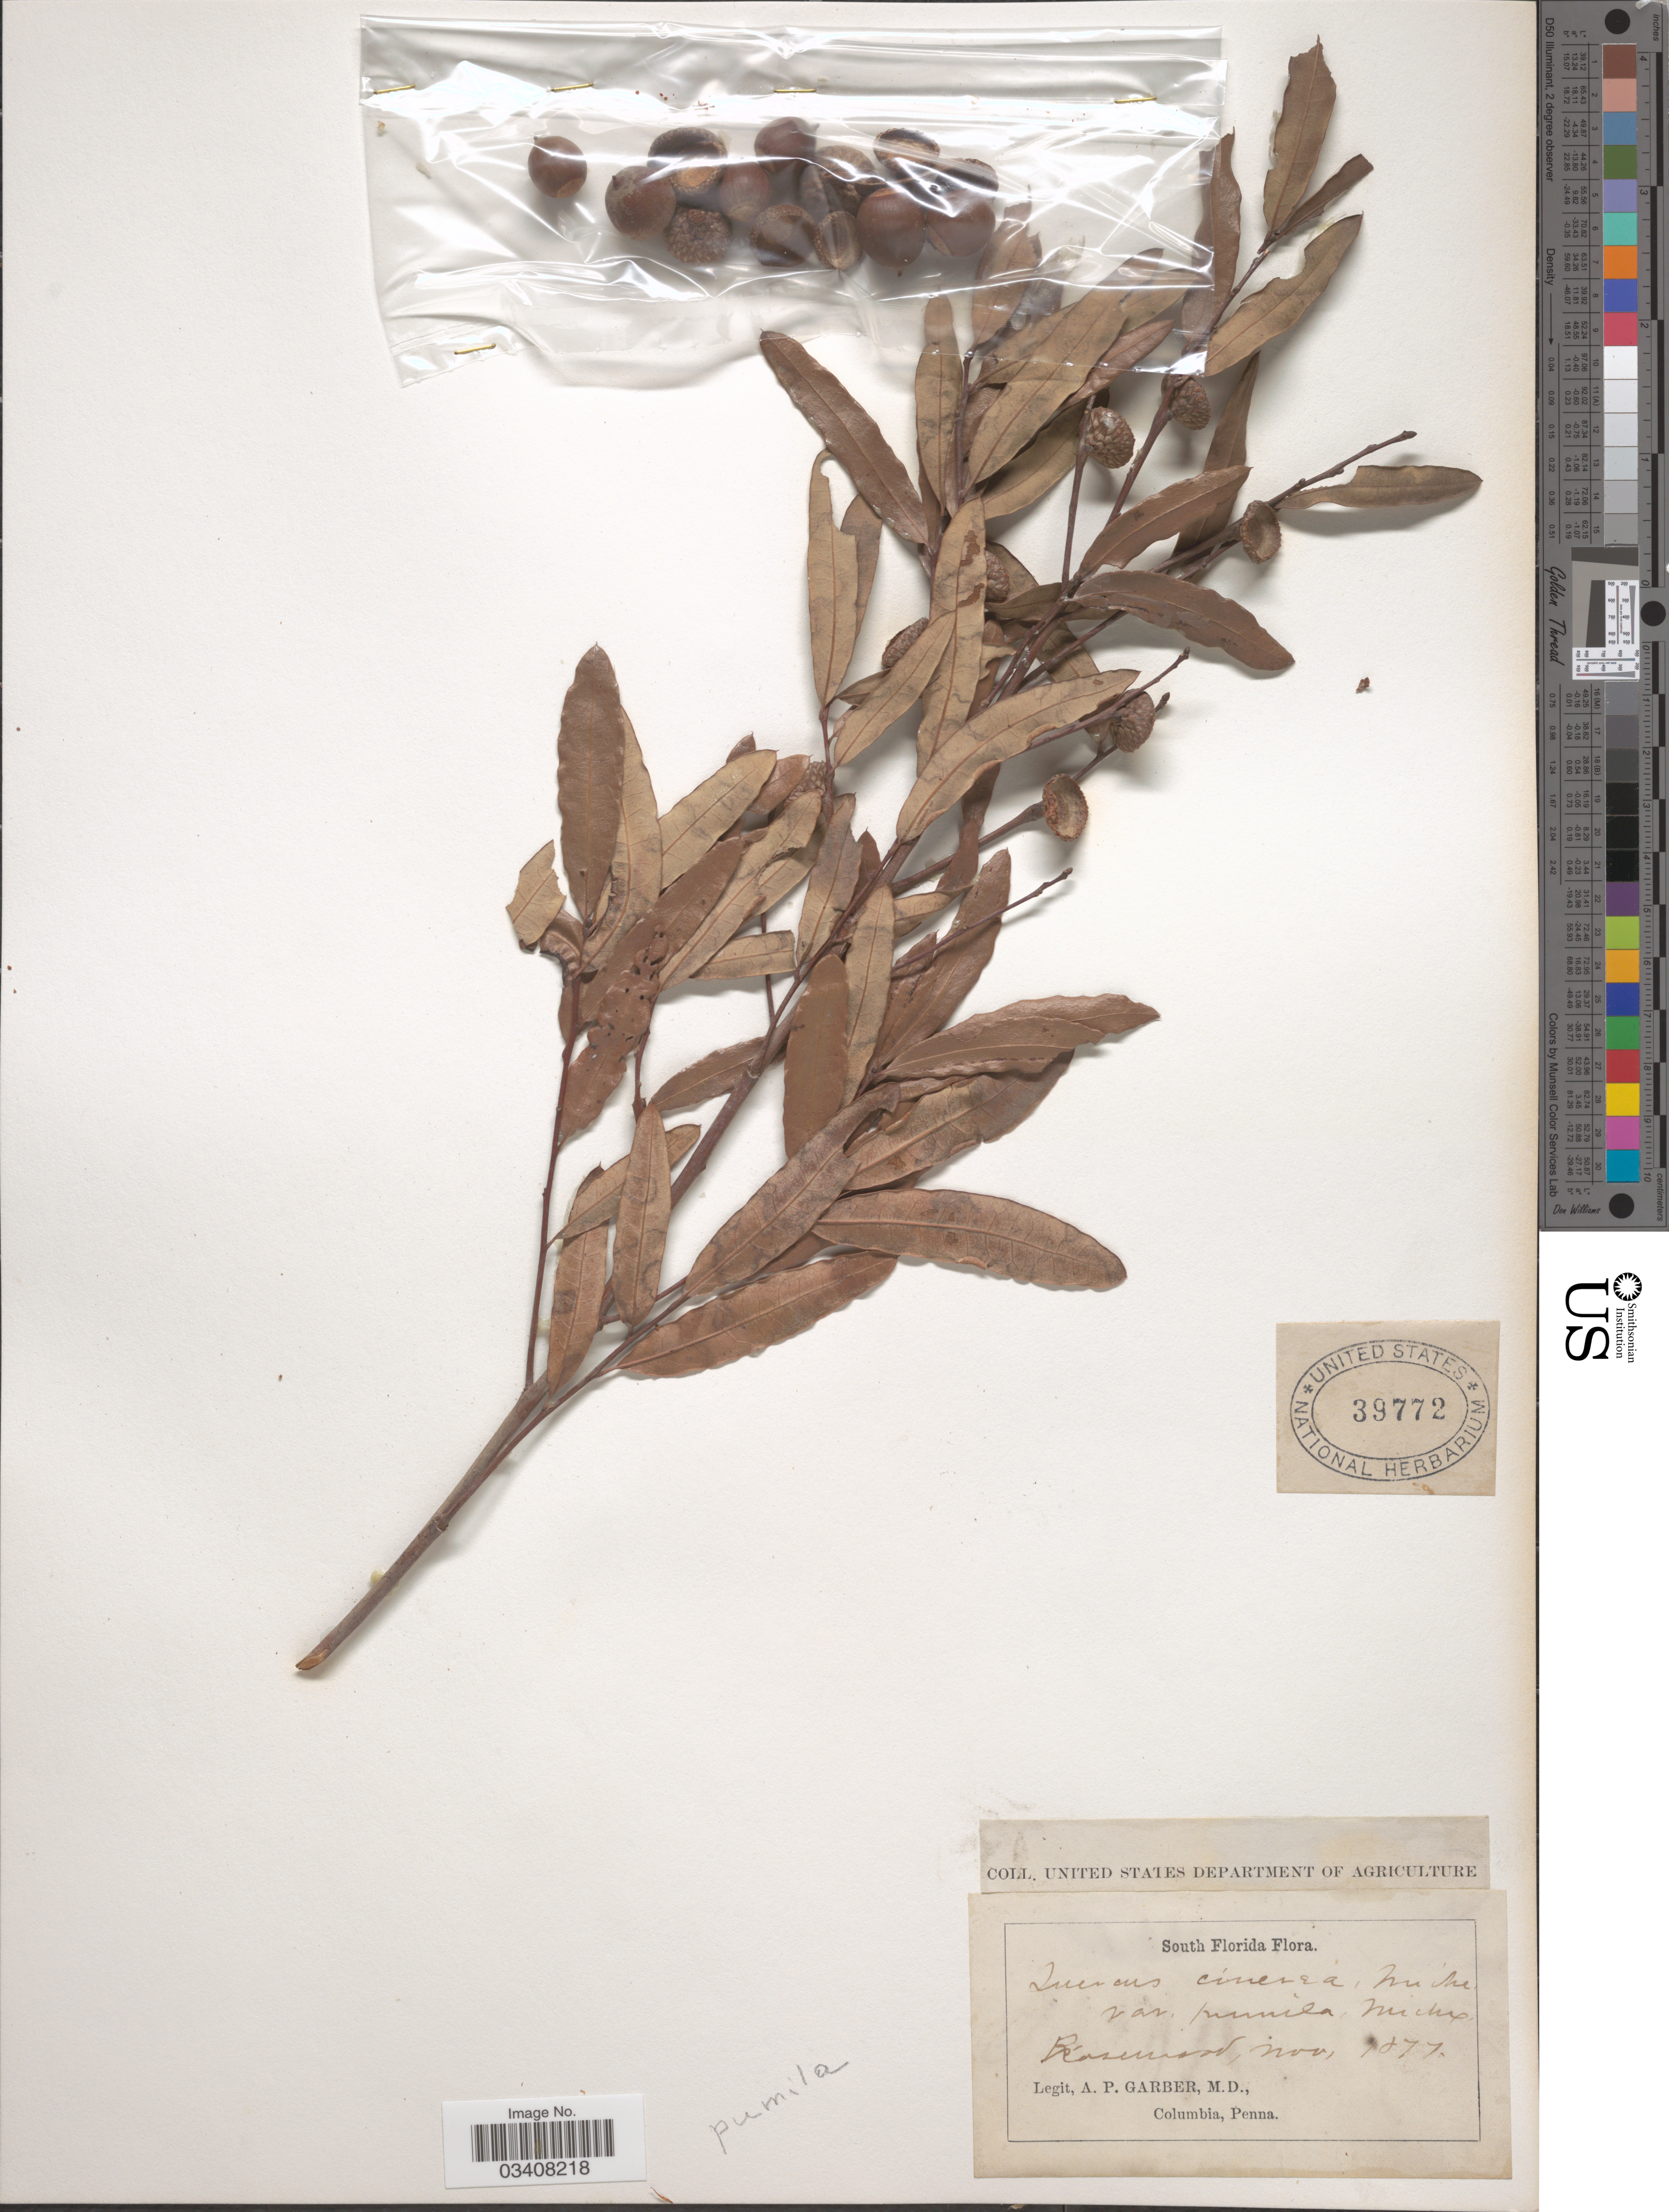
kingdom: Plantae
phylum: Tracheophyta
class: Magnoliopsida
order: Fagales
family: Fagaceae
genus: Quercus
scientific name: Quercus pumila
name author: Walter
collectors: A. P. Garber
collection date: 1877-11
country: United States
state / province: Florida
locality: South Florida. Rosemond.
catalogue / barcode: US 39772